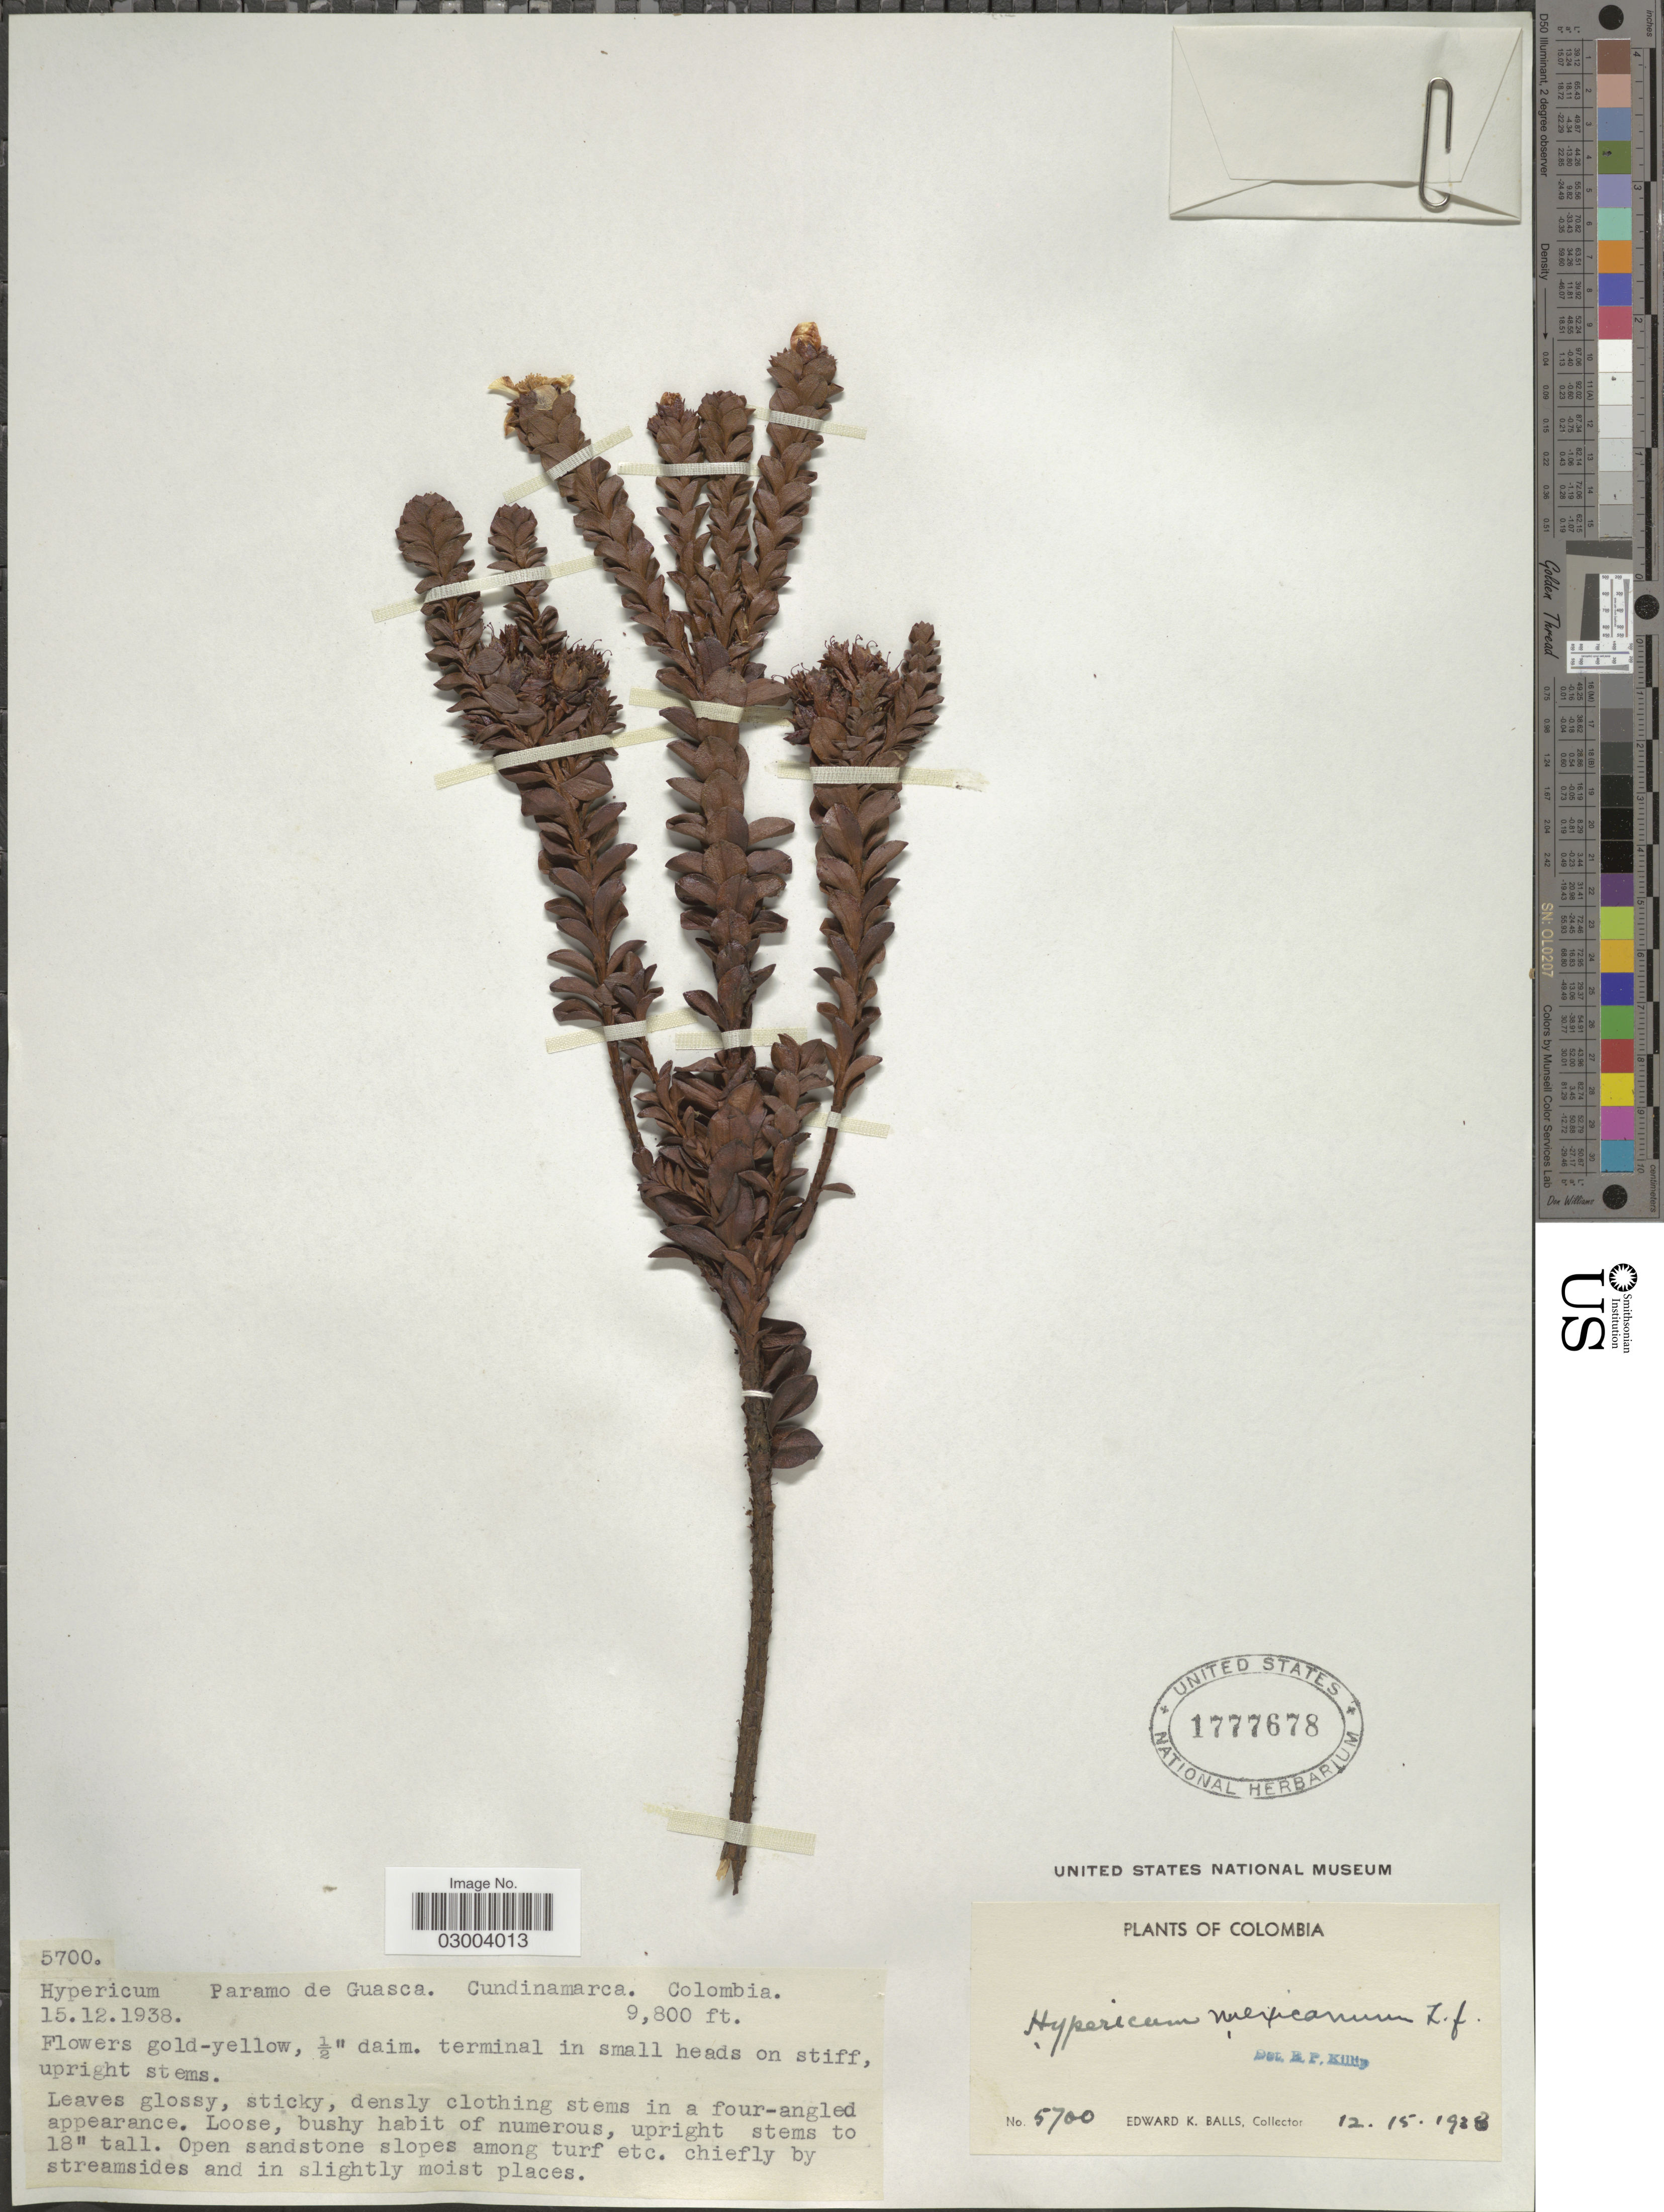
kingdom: Plantae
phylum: Tracheophyta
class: Magnoliopsida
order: Malpighiales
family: Hypericaceae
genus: Hypericum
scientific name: Hypericum mexicanum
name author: L.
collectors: E. K. Balls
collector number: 5700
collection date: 1938-12-15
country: Colombia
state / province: Cundinamarca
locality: Paramo de Guasca.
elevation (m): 2987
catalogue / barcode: US 1777678